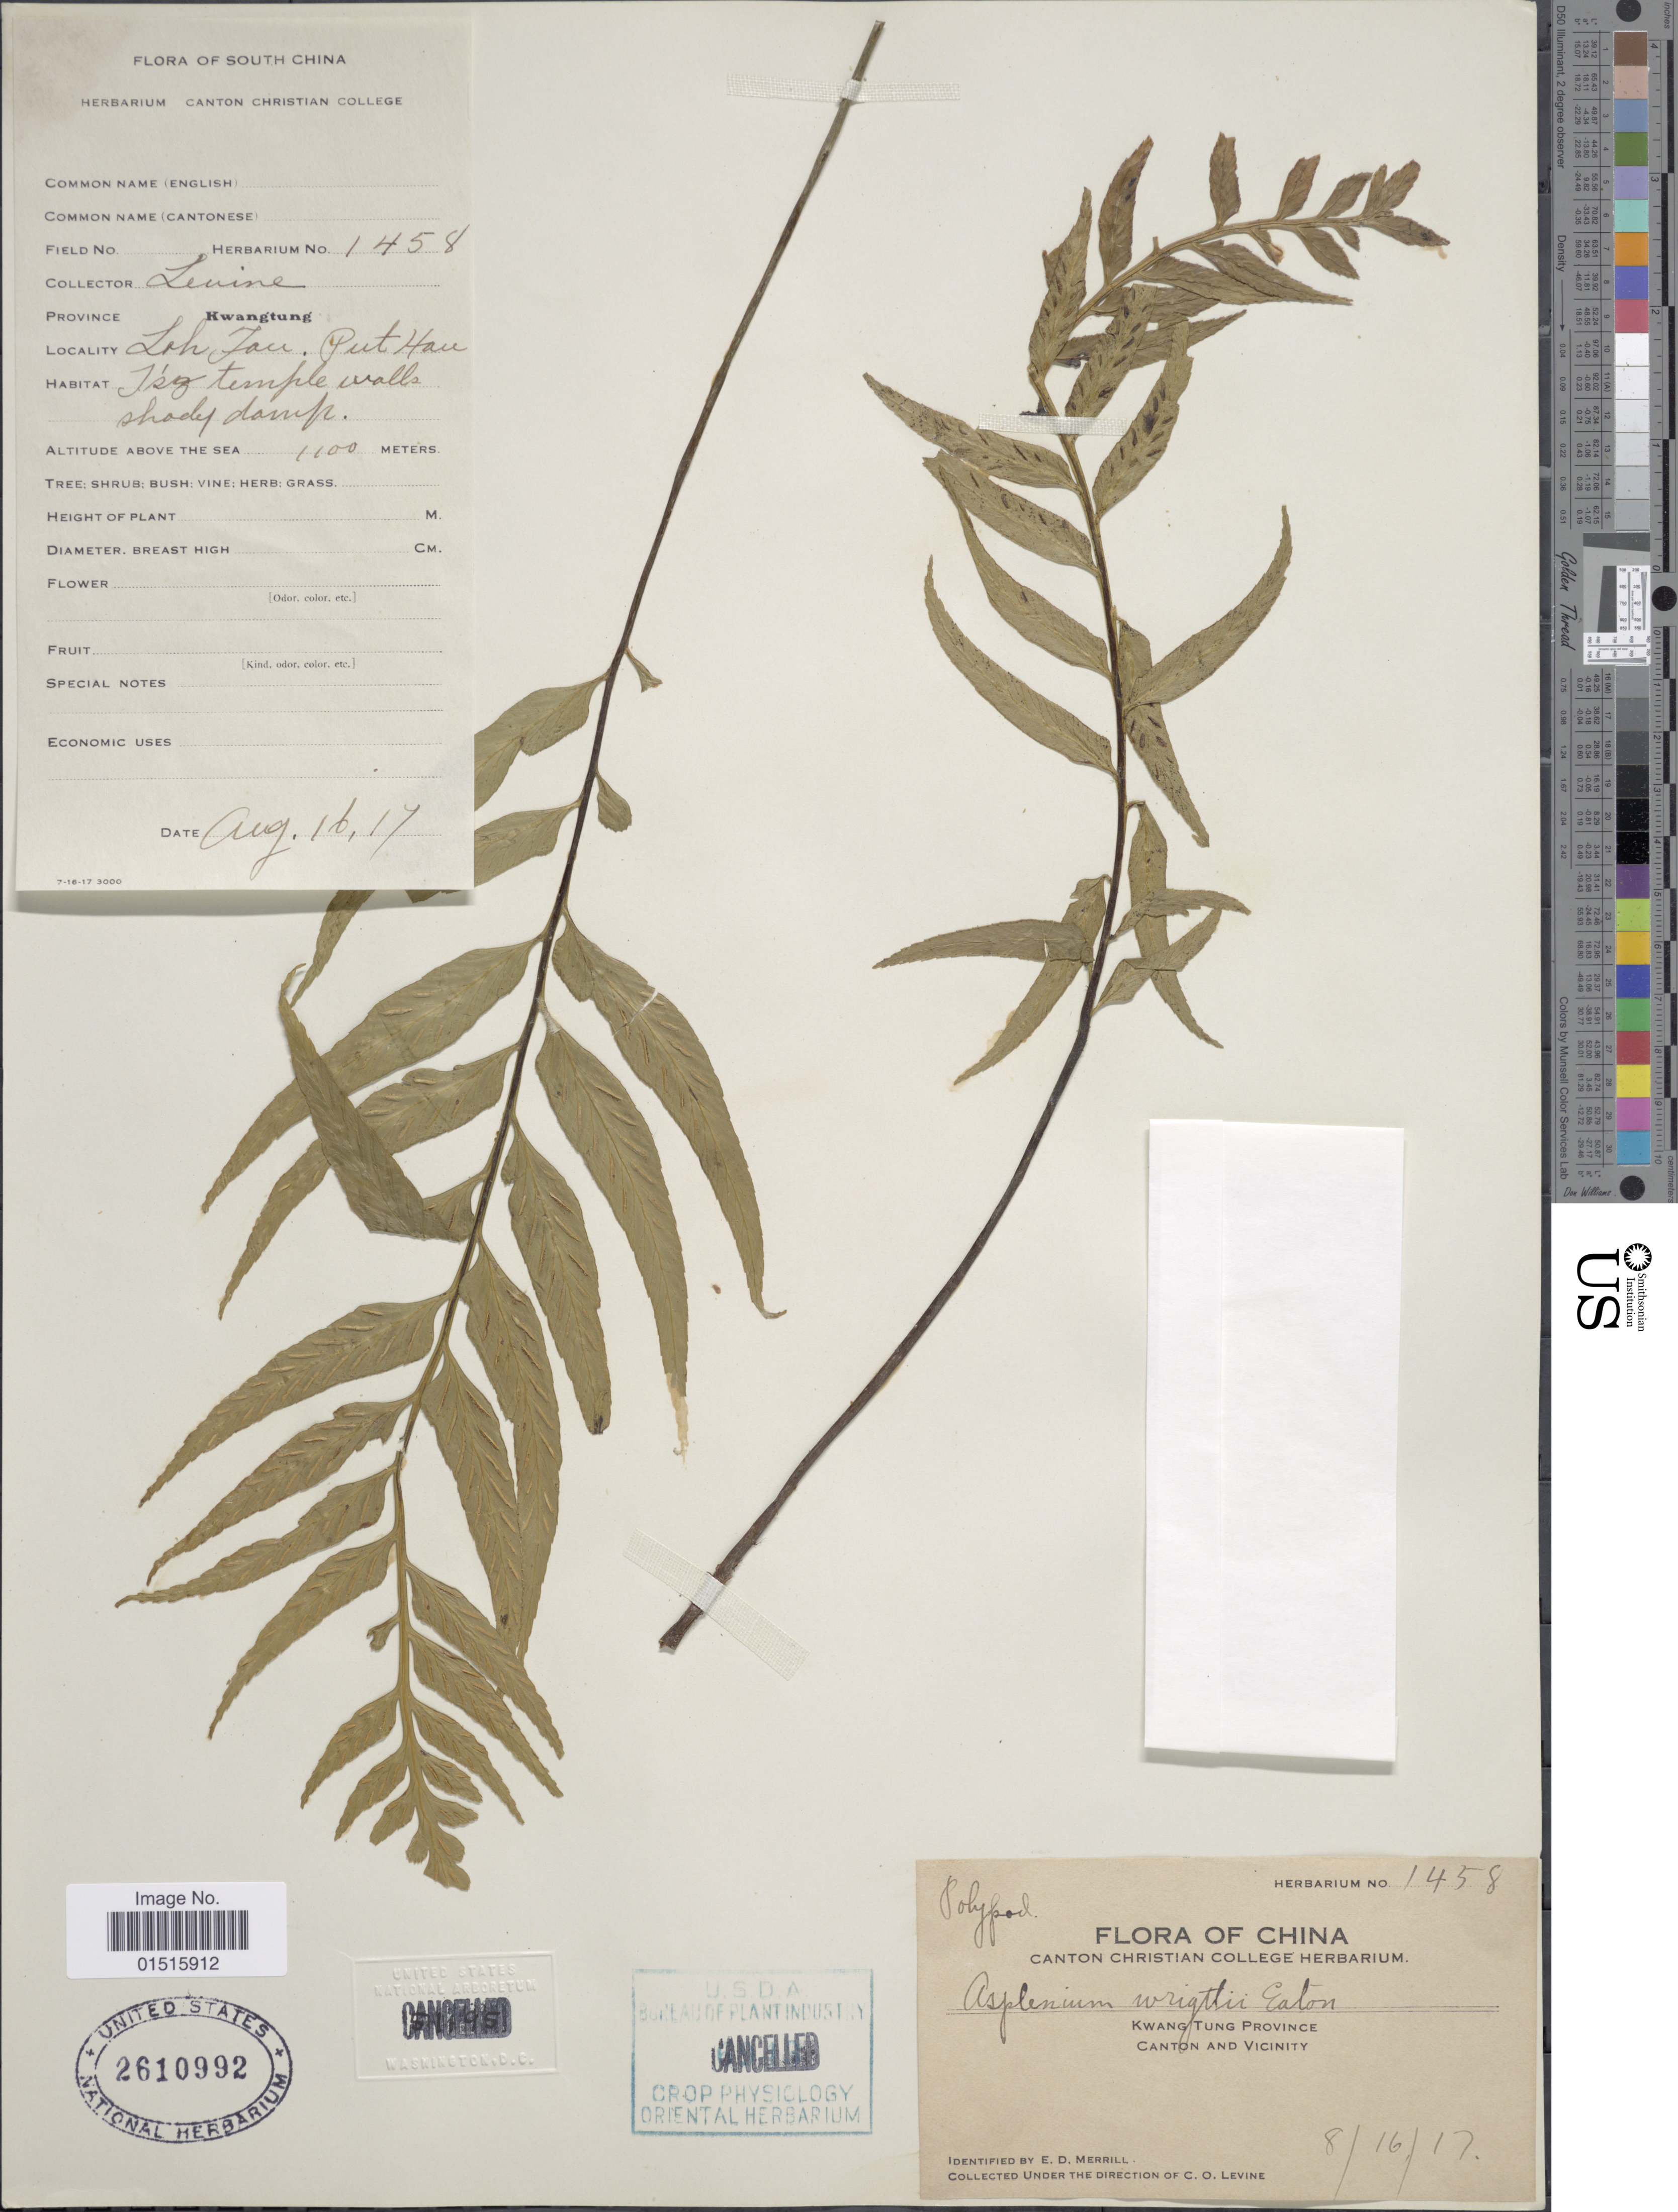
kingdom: Plantae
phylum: Tracheophyta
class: Polypodiopsida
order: Polypodiales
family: Aspleniaceae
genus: Asplenium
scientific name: Asplenium wrightii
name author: D.C. Eaton ex Hook.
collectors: C. O. Levine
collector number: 1458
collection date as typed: Transcribed d/m/y: 16/8/17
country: China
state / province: Guangdong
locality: Loh Fau, Put Hau, Kwangtung Province Canton and vicinity. [interpreted]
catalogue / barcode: US 2610992